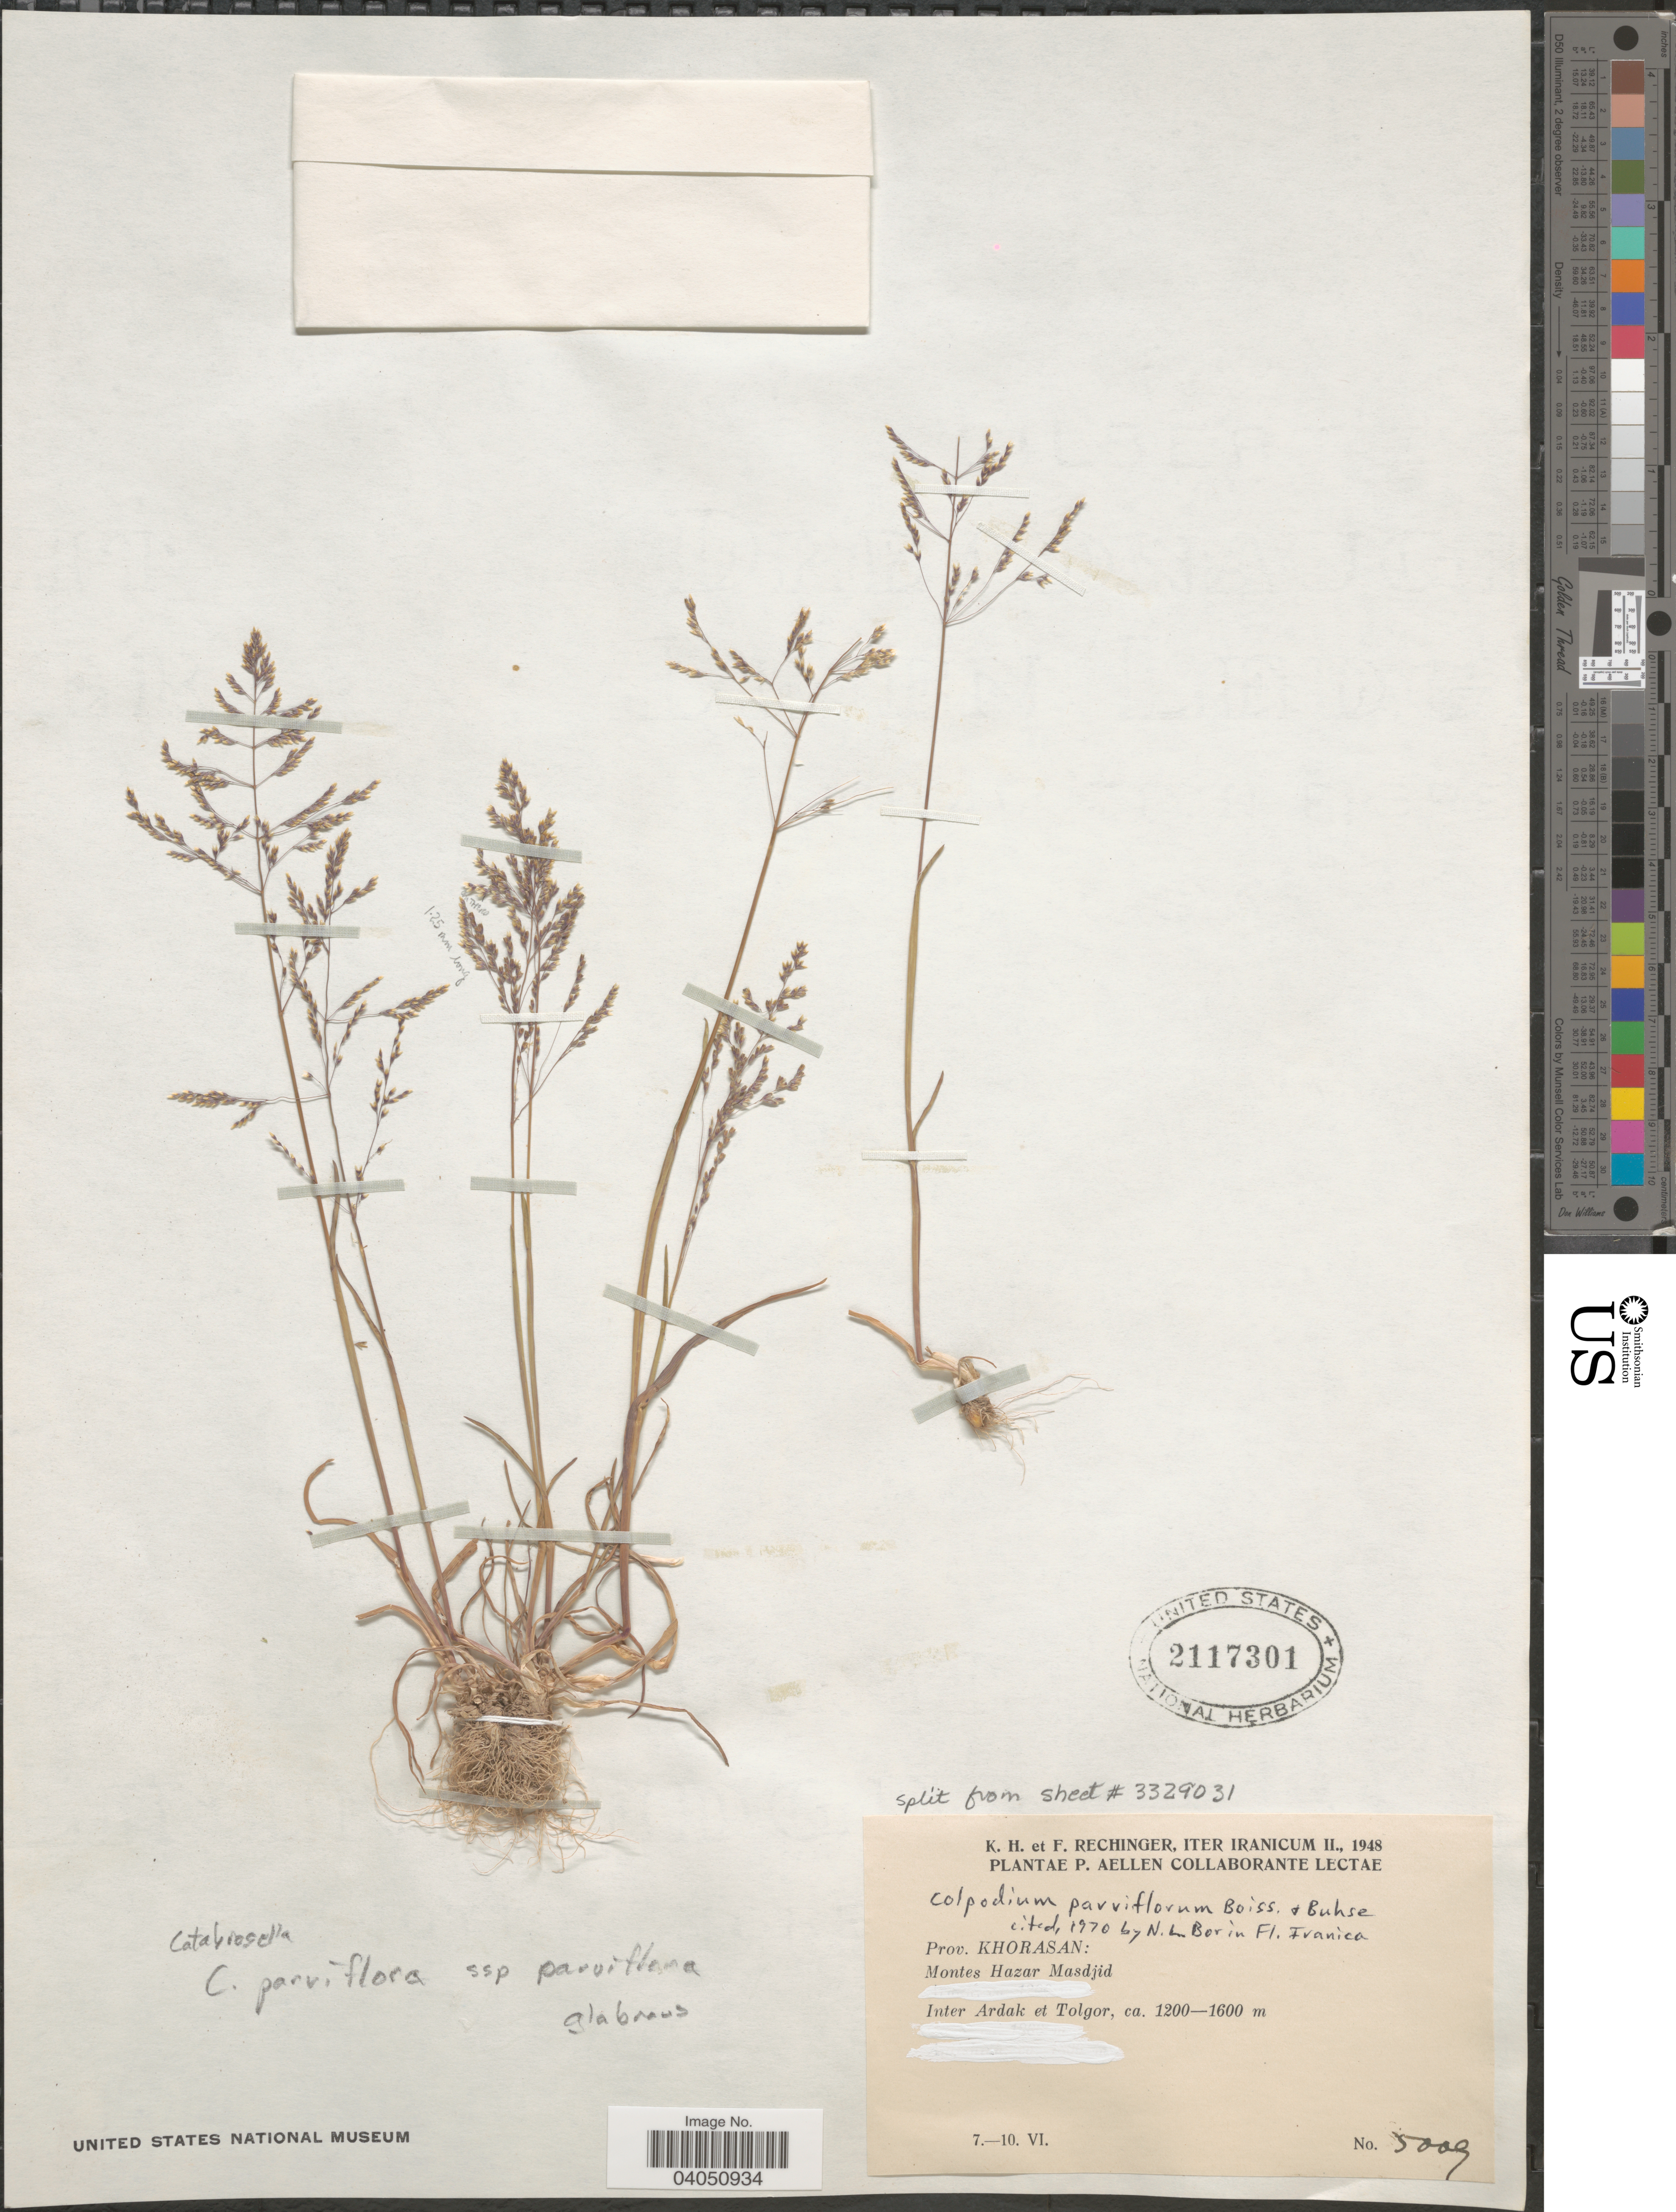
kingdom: Plantae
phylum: Tracheophyta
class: Liliopsida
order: Poales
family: Poaceae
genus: Catabrosella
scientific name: Catabrosella parviflora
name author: (Boiss. & Buhse) E.B. Alexeev ex R.R. Mill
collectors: K. H. Rechinger & F. Rechinger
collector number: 5009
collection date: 1948-06-07/1948-06-10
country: Iran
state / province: Khorasan [obsolete]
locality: Prov. Khorasan: Montes Hazar Masdjid. Inter Ardak et Tolgor.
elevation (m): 1200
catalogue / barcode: US 2117301